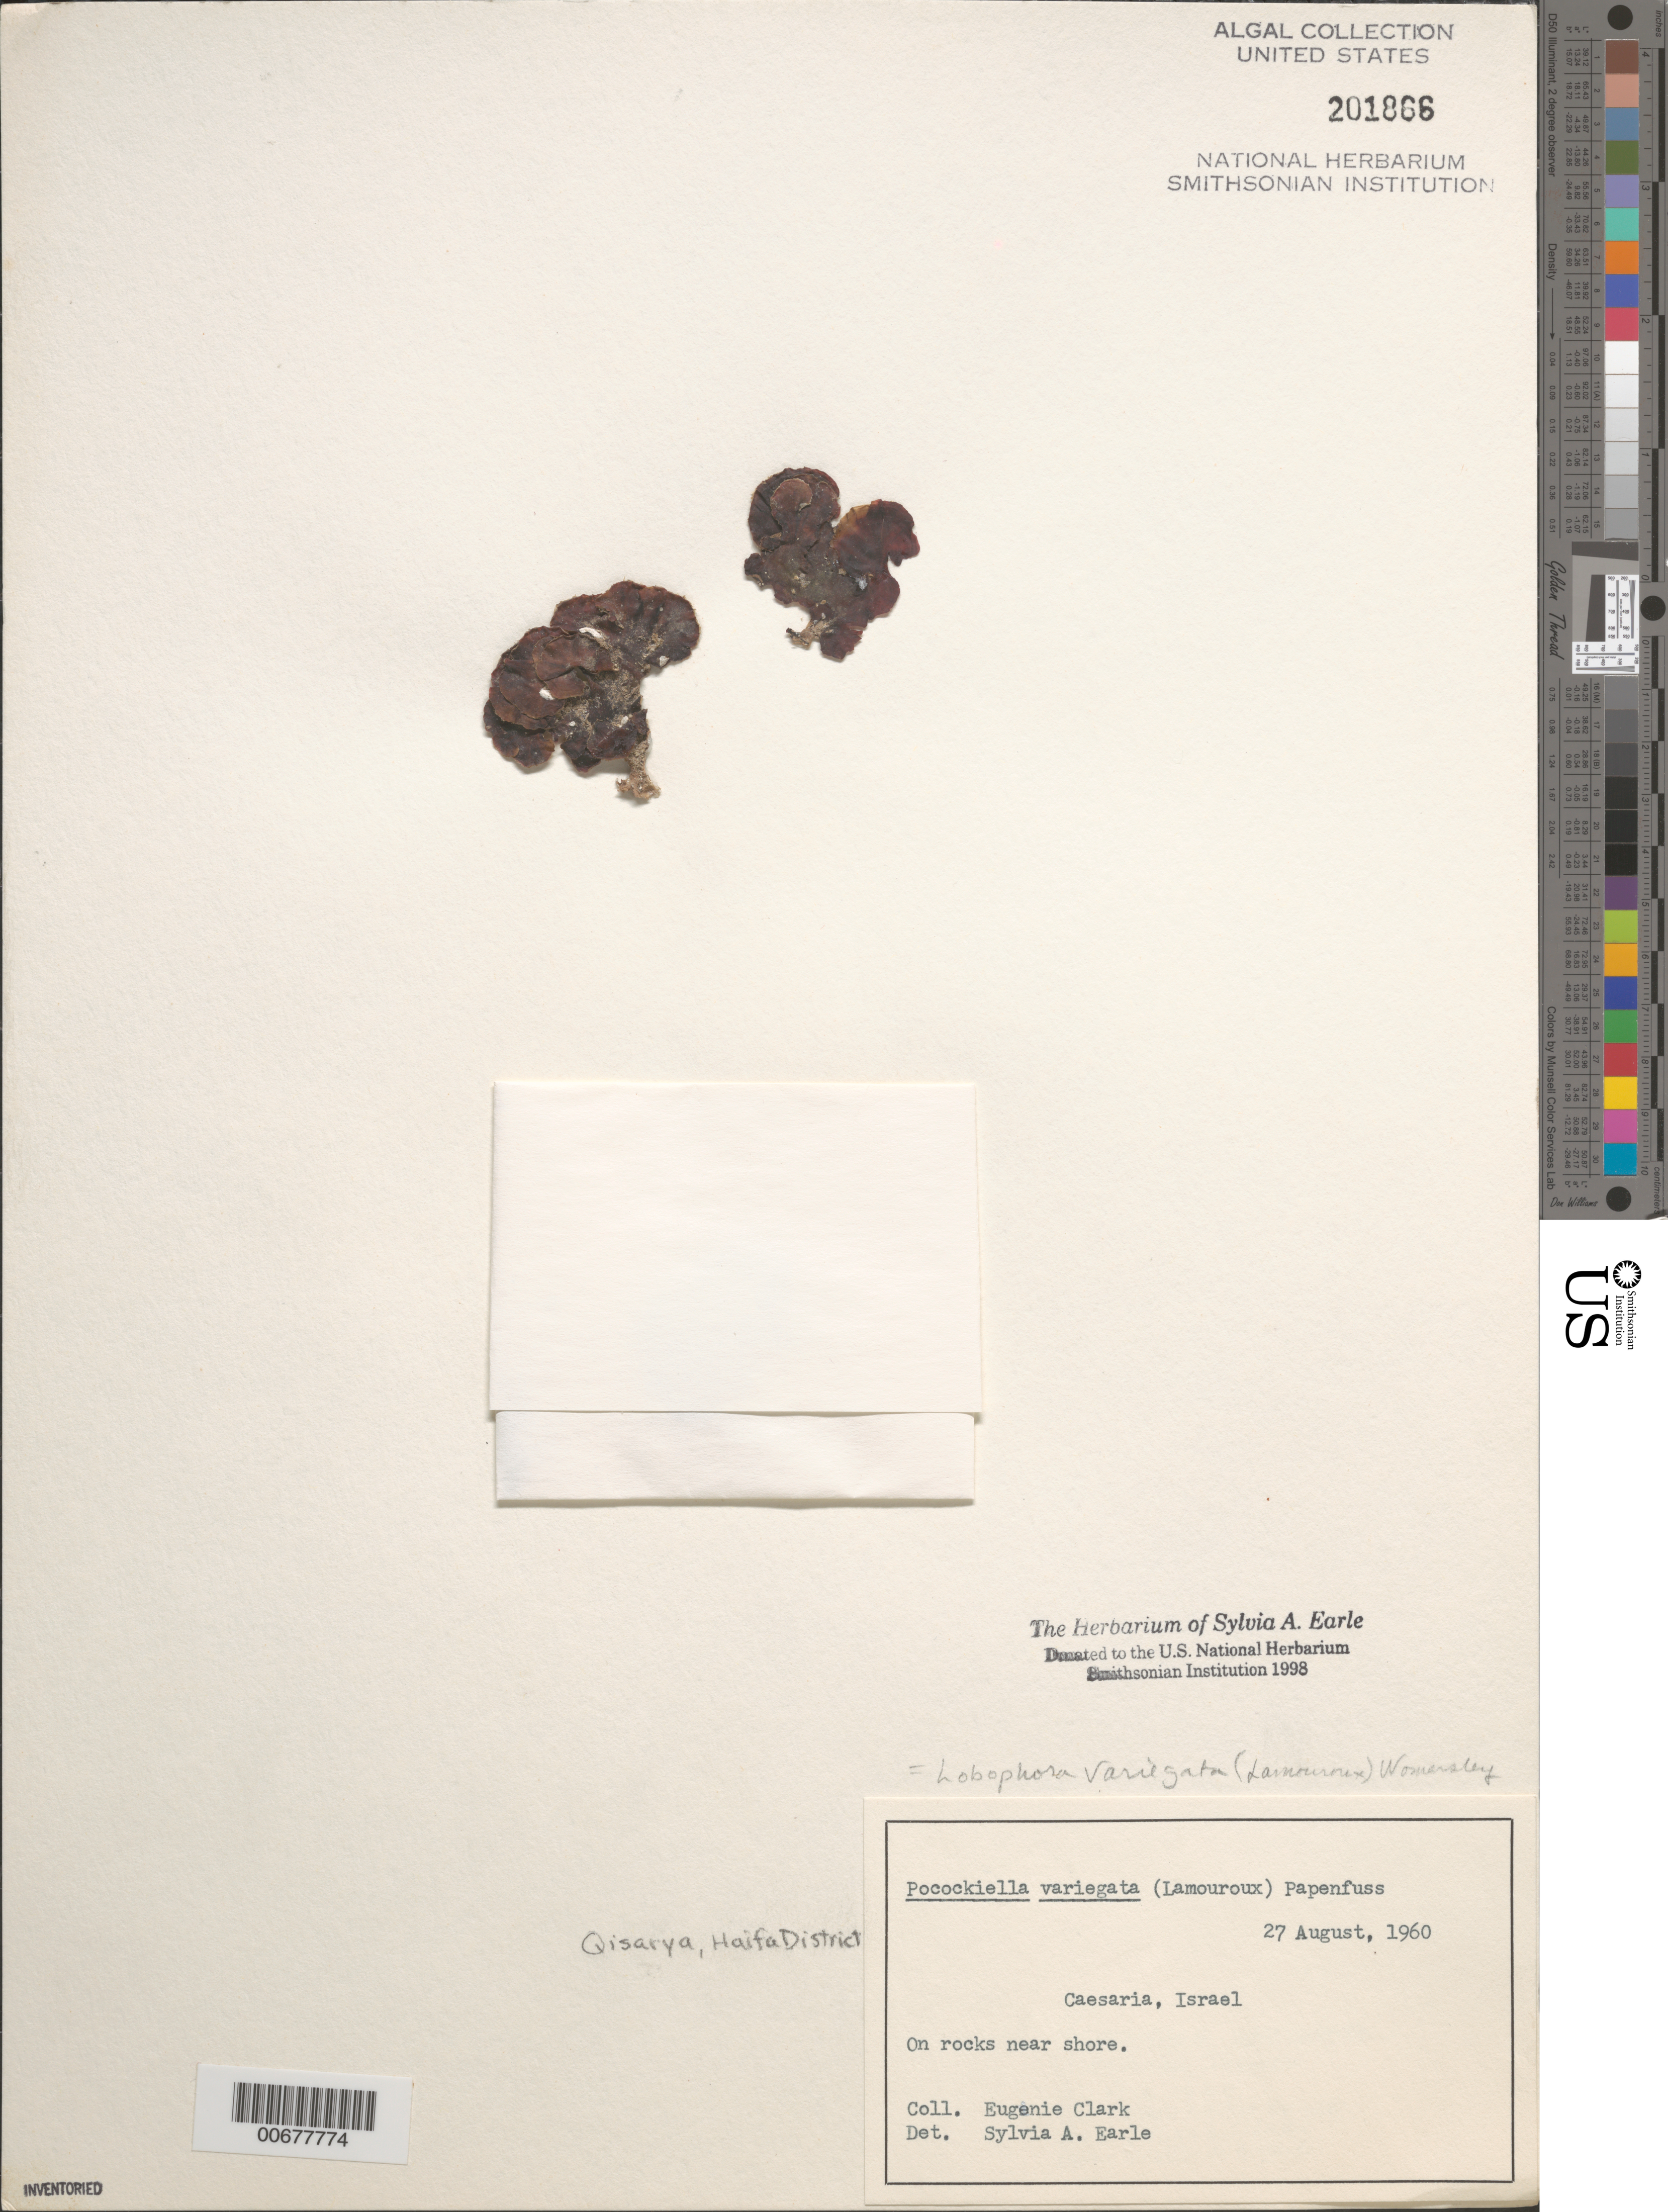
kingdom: Chromista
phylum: Ochrophyta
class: Phaeophyceae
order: Dictyotales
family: Dictyotaceae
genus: Lobophora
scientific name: Lobophora variegata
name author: (J.V.Lamouroux) Womersley & E.C. Oliveira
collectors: E. Clark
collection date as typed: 27 Aug 1960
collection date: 1960-08-27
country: Israel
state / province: Haifa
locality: Qisarya (Caesarea)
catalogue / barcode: US 201866